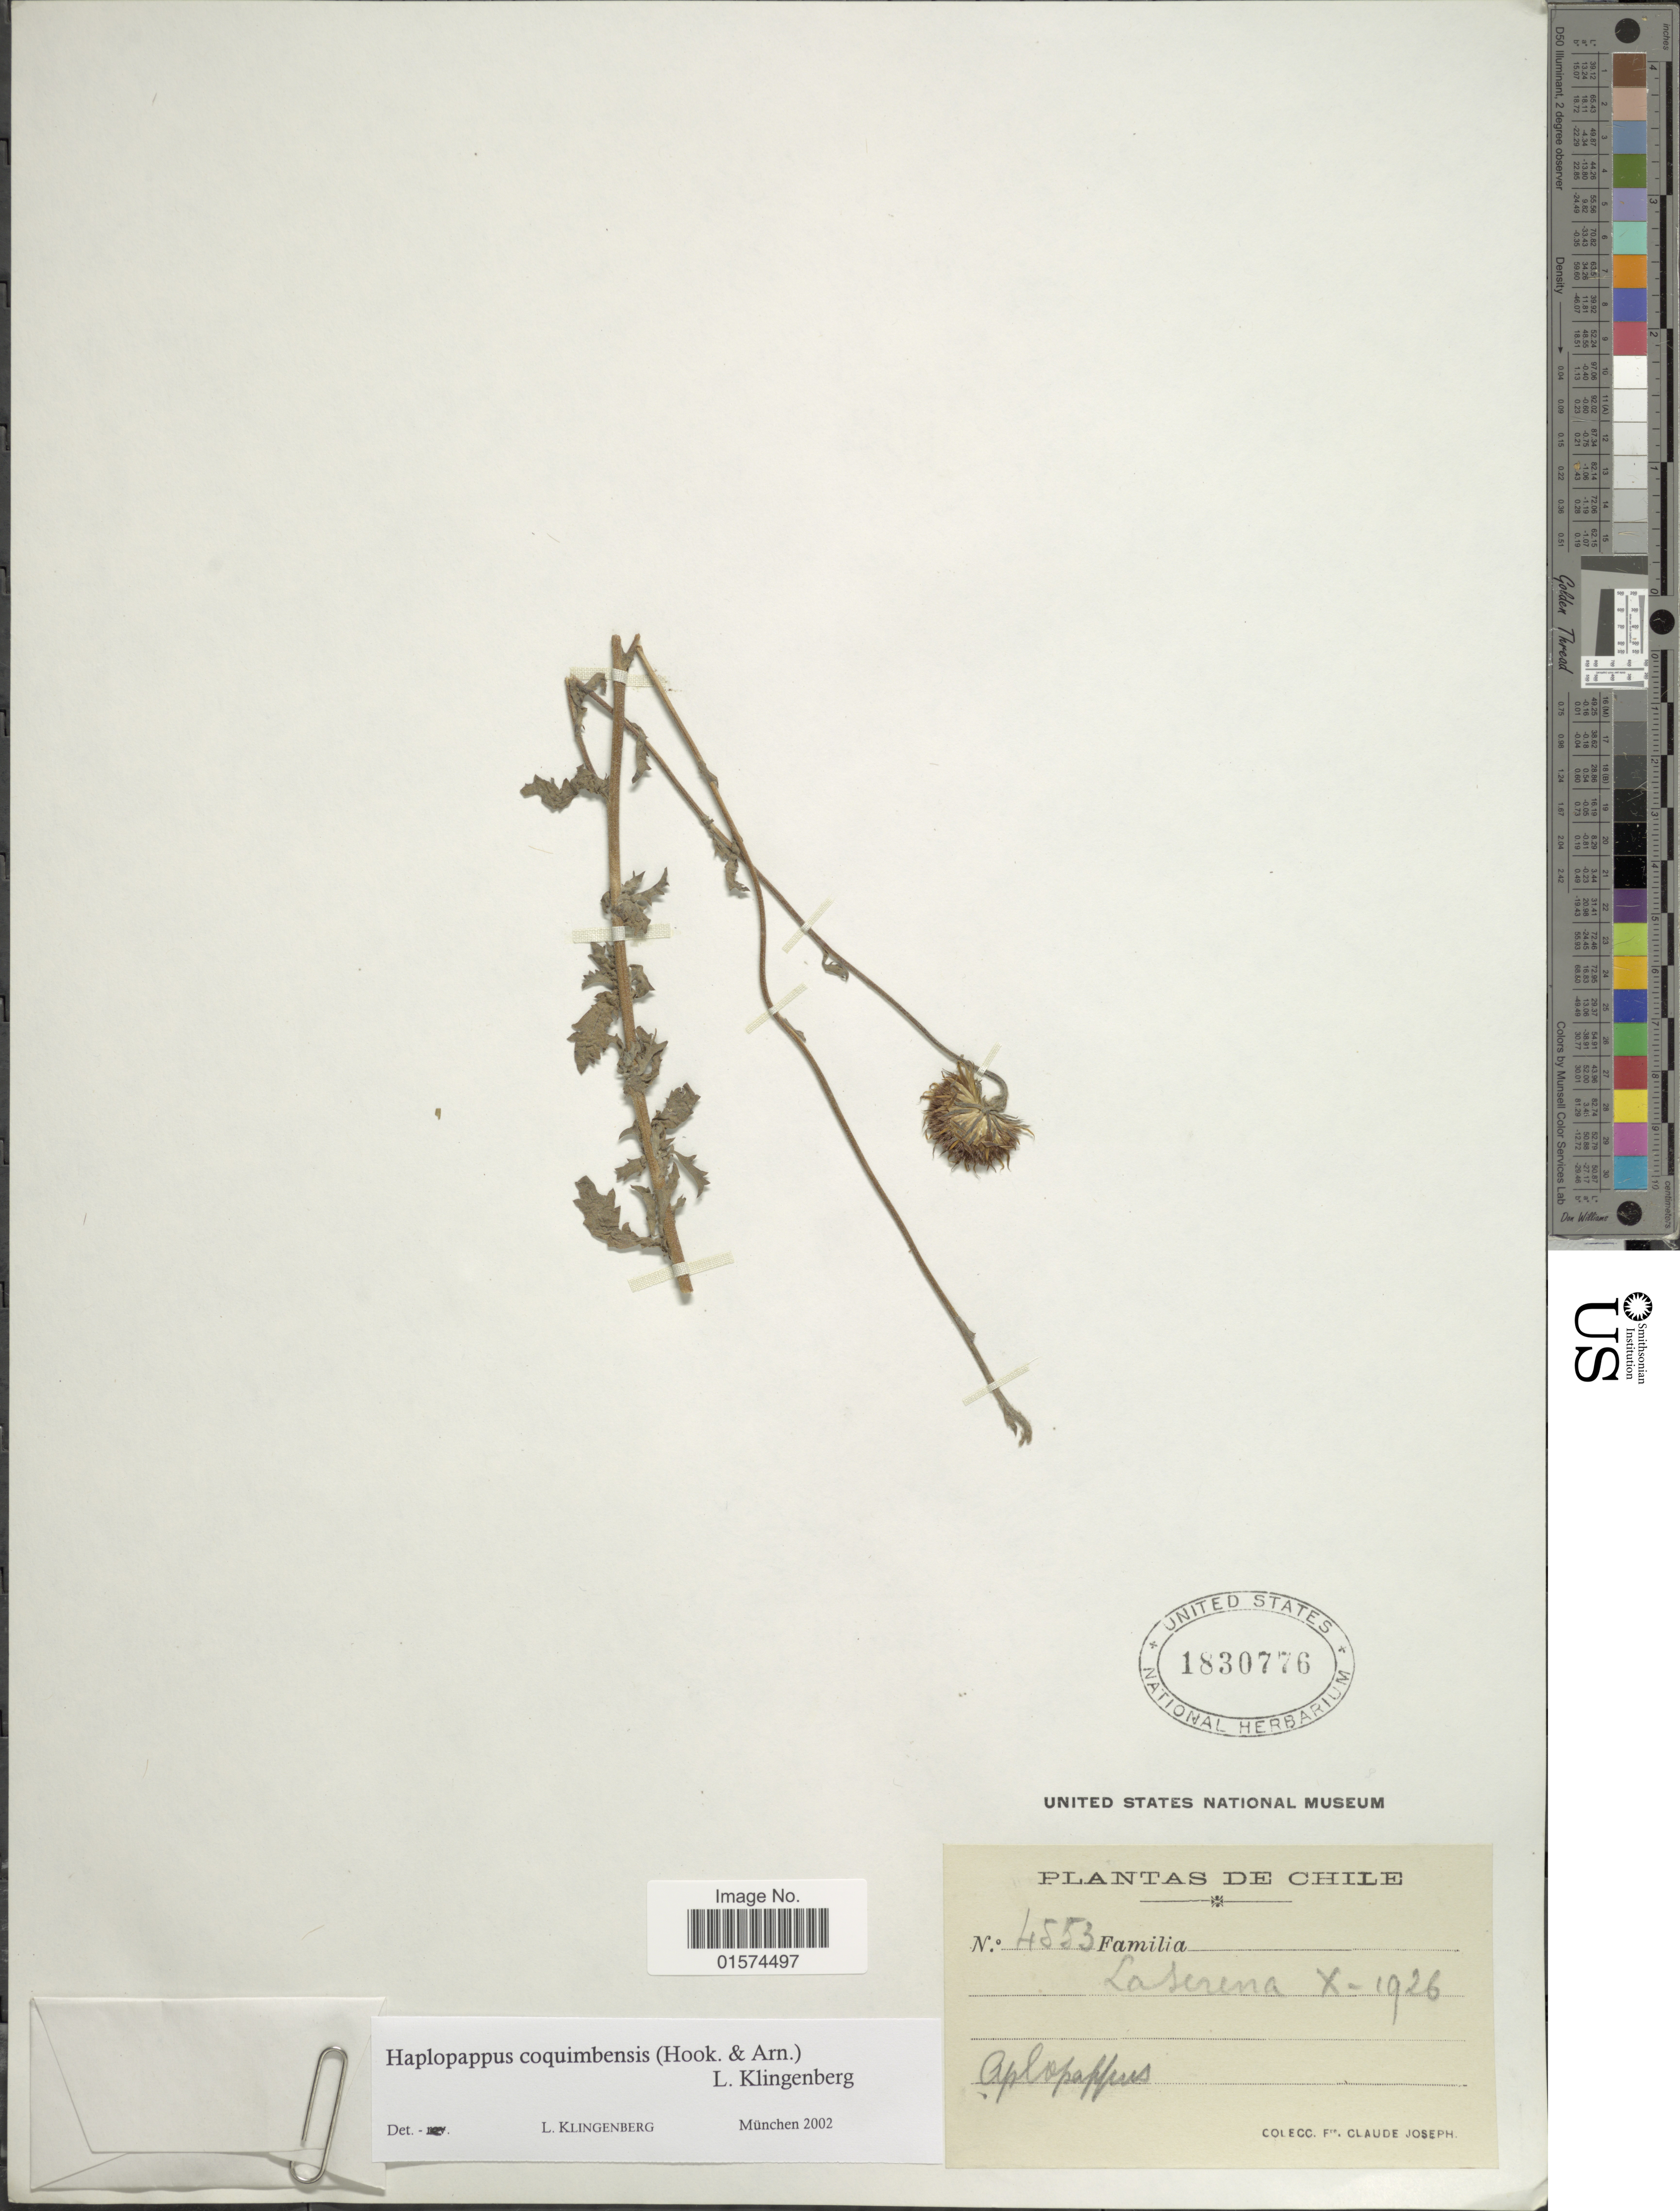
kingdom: Plantae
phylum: Tracheophyta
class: Magnoliopsida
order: Asterales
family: Asteraceae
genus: Haplopappus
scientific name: Haplopappus coquimbensis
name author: (Hook. & Arn.) Klingenb.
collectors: Frere Claude Joseph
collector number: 4553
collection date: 1926-10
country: Chile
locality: Aplopappus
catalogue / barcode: US 1830776